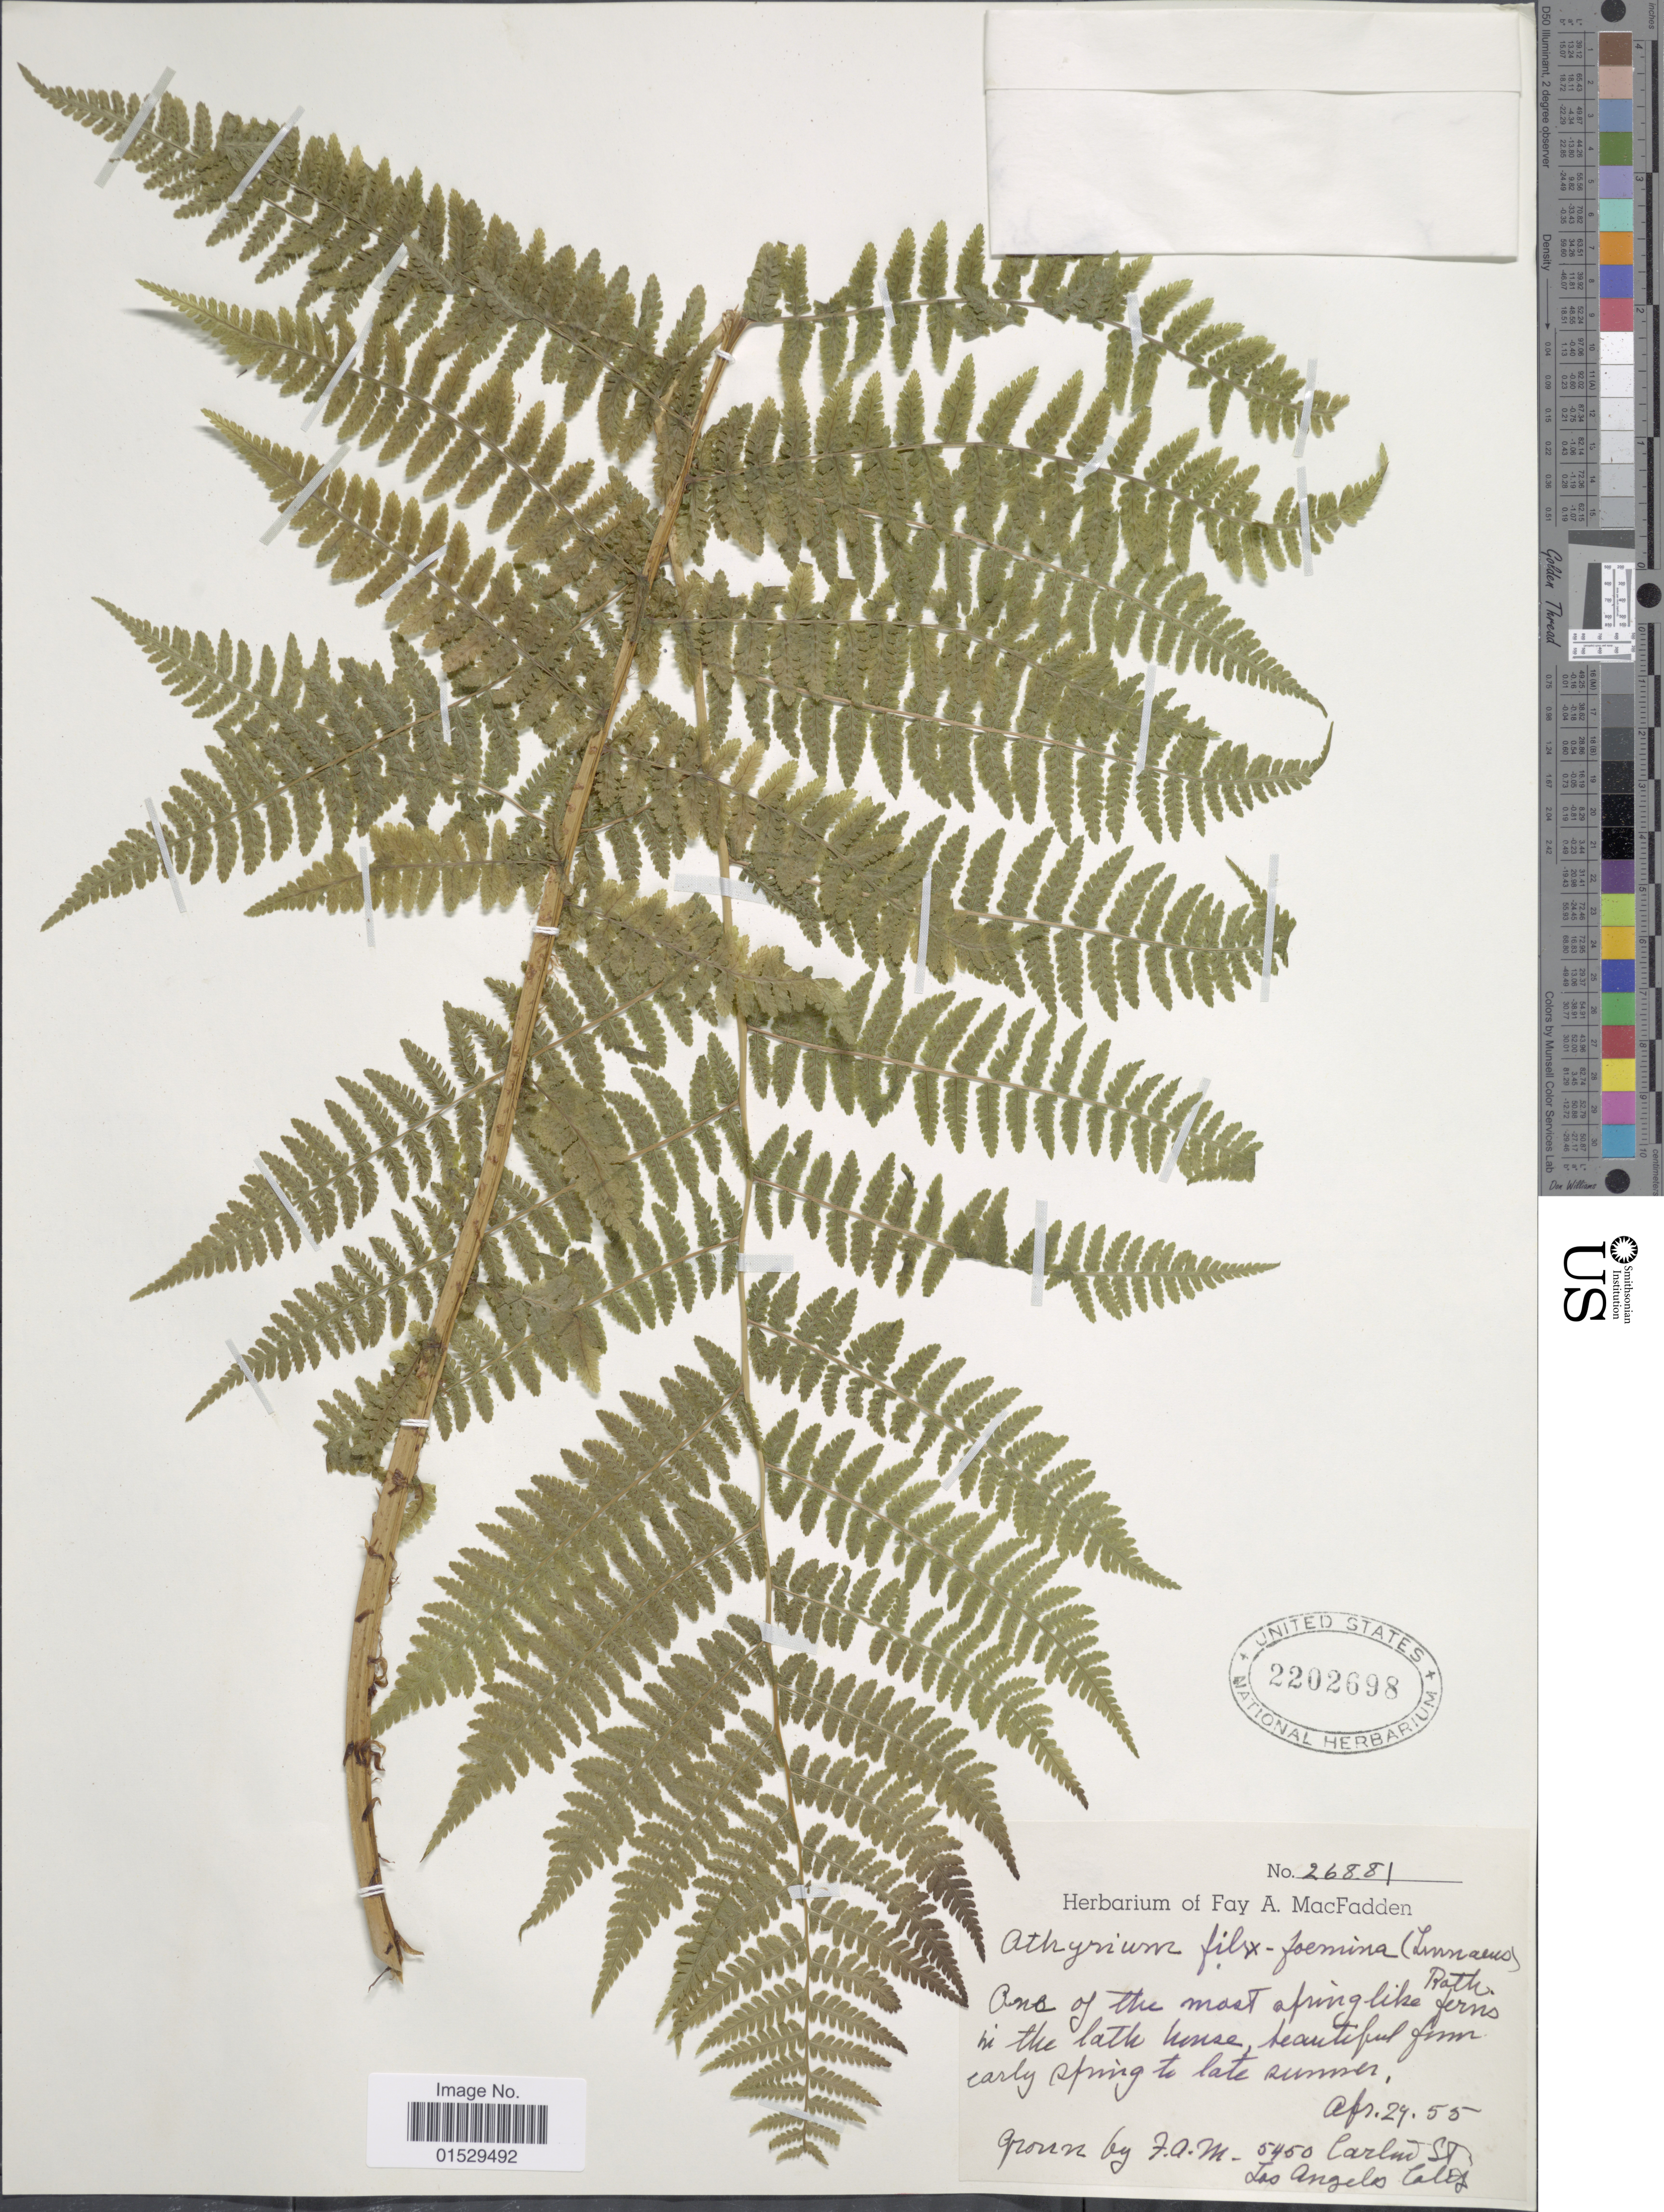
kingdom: Plantae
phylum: Tracheophyta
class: Polypodiopsida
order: Polypodiales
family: Athyriaceae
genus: Athyrium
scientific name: Athyrium filix-femina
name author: (L.) Roth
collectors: F. MacFadden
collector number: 5450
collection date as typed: Transcribed d/m/y: 29/4/55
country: United States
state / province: California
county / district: Los Angeles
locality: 5450 Carlin St., Los Angeles, Calif.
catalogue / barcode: US 2202698